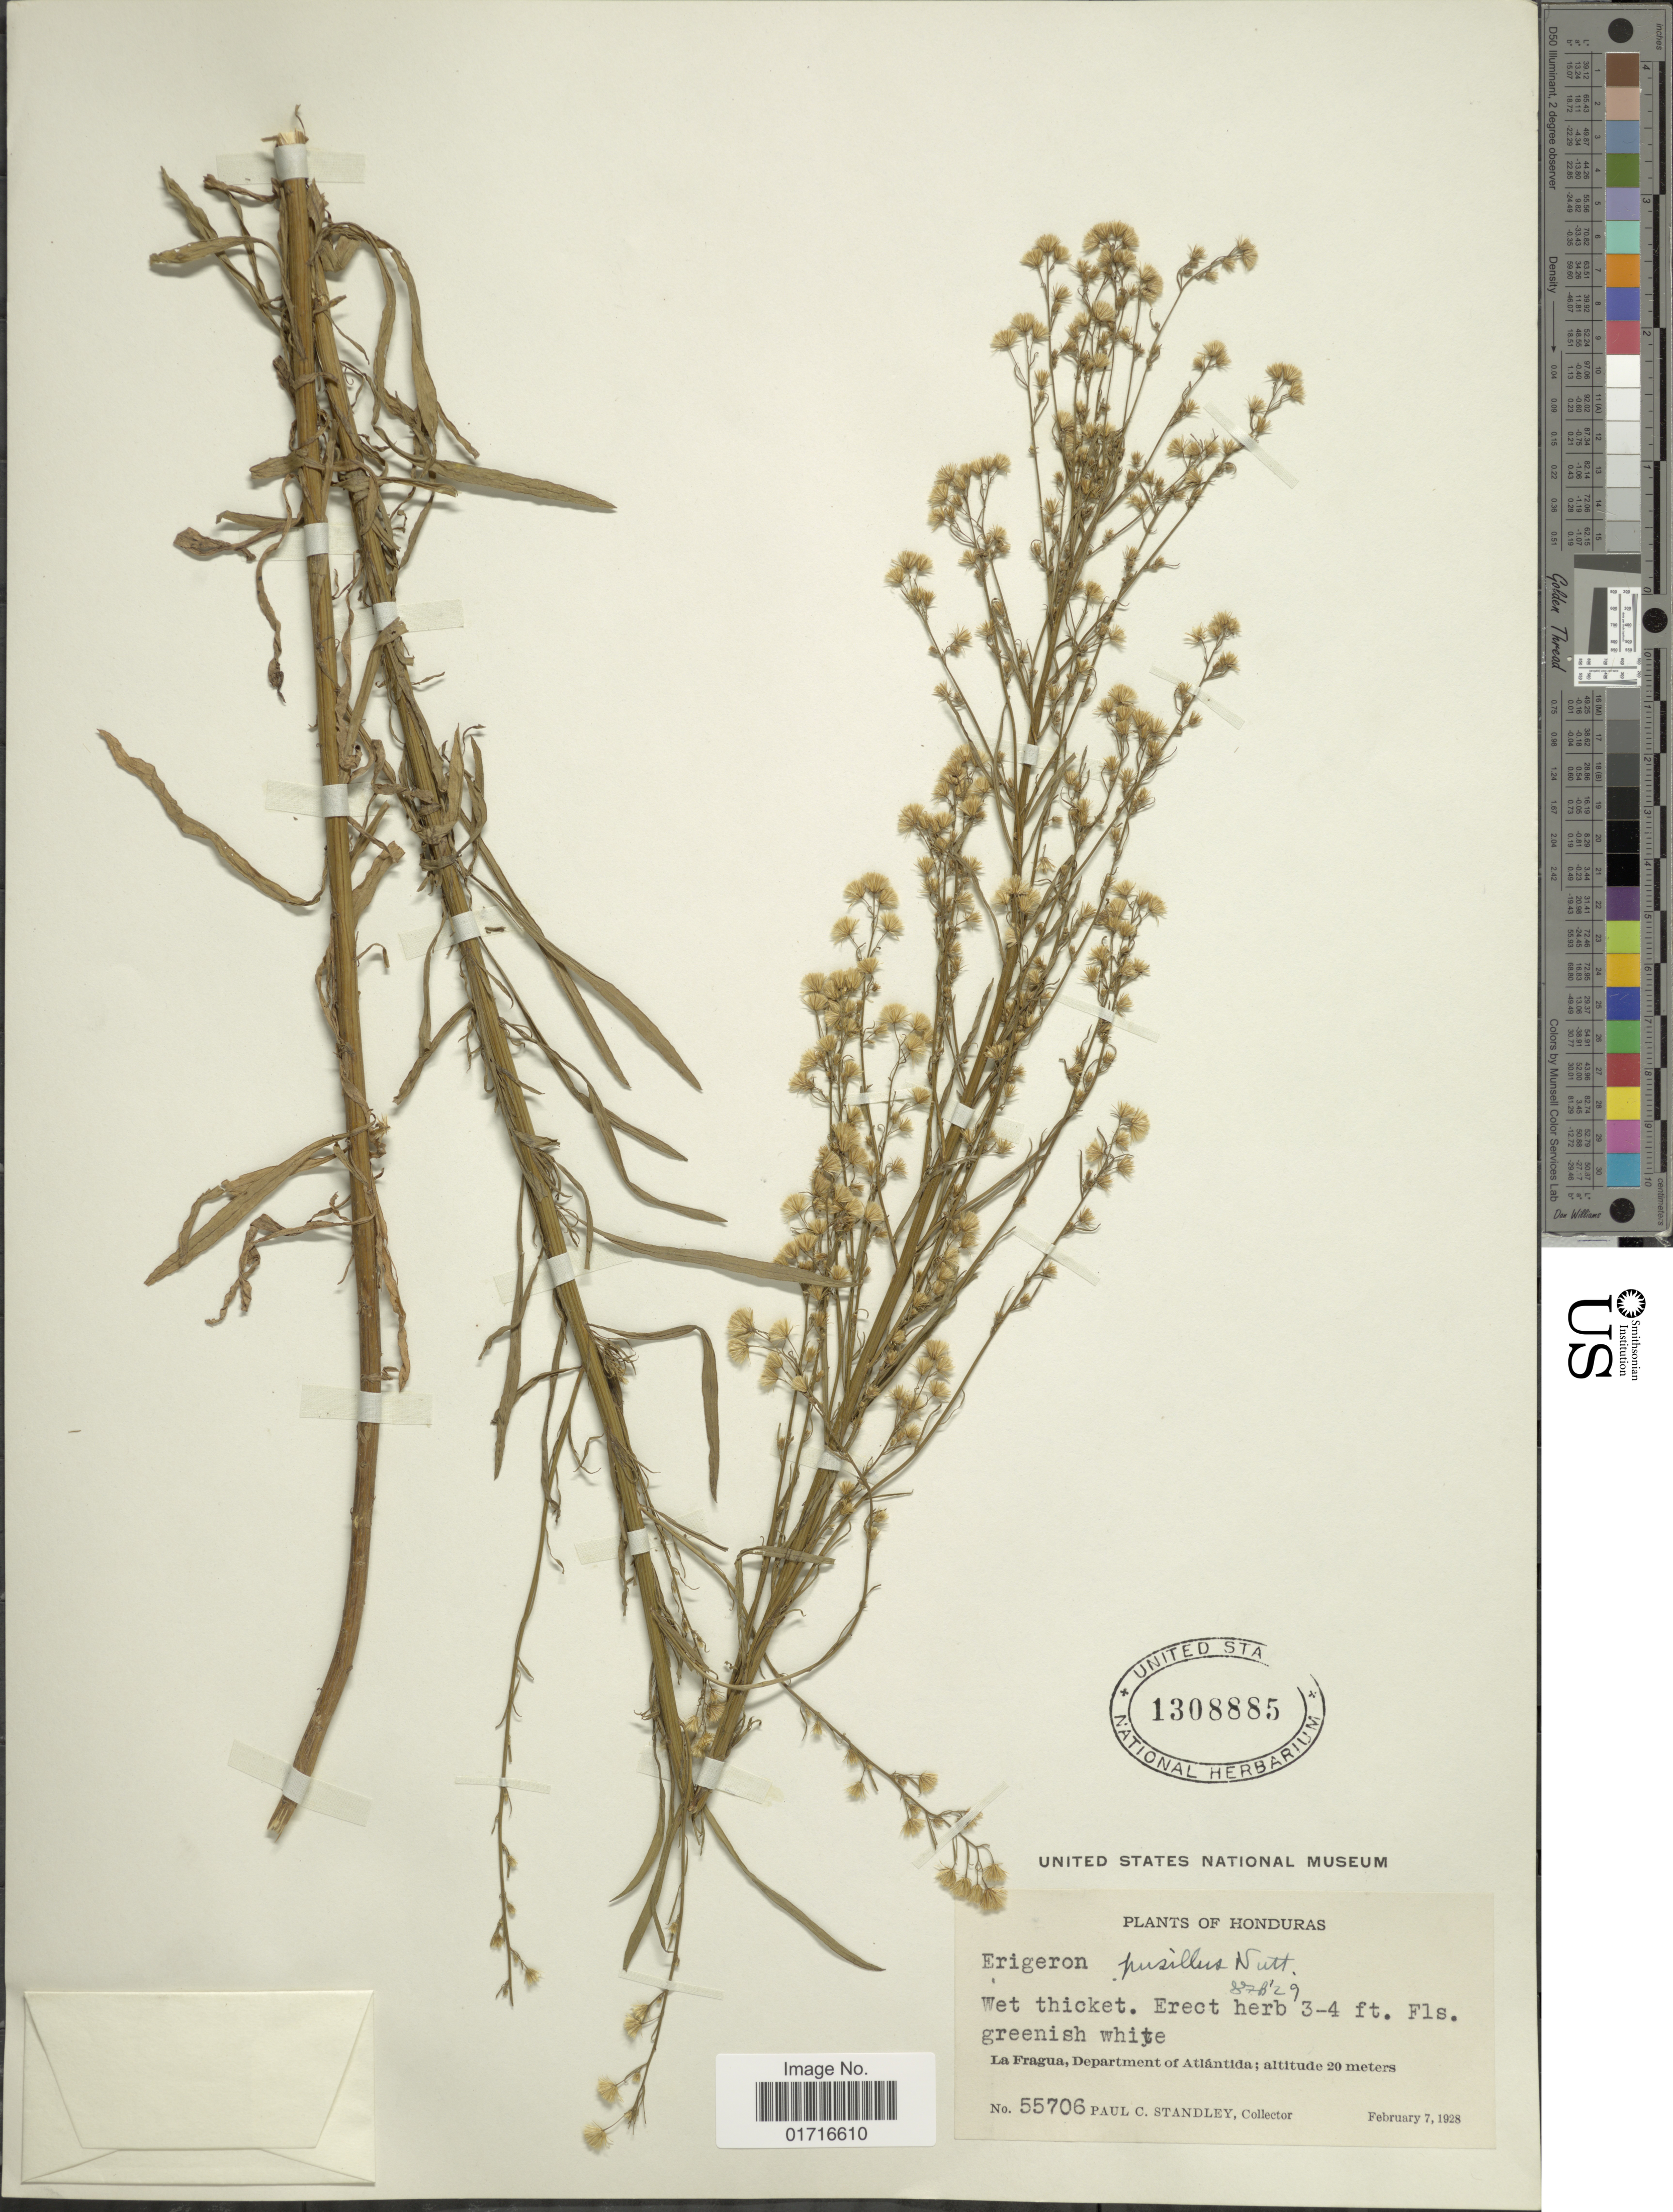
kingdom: Plantae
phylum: Tracheophyta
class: Magnoliopsida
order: Asterales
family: Asteraceae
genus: Conyza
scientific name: Conyza pusilla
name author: Houtt.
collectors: P. C. Standley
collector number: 55706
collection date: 1928-02-07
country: Honduras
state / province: Atlántida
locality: La Fragua, Department of Atlantida.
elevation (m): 20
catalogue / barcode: US 1308885